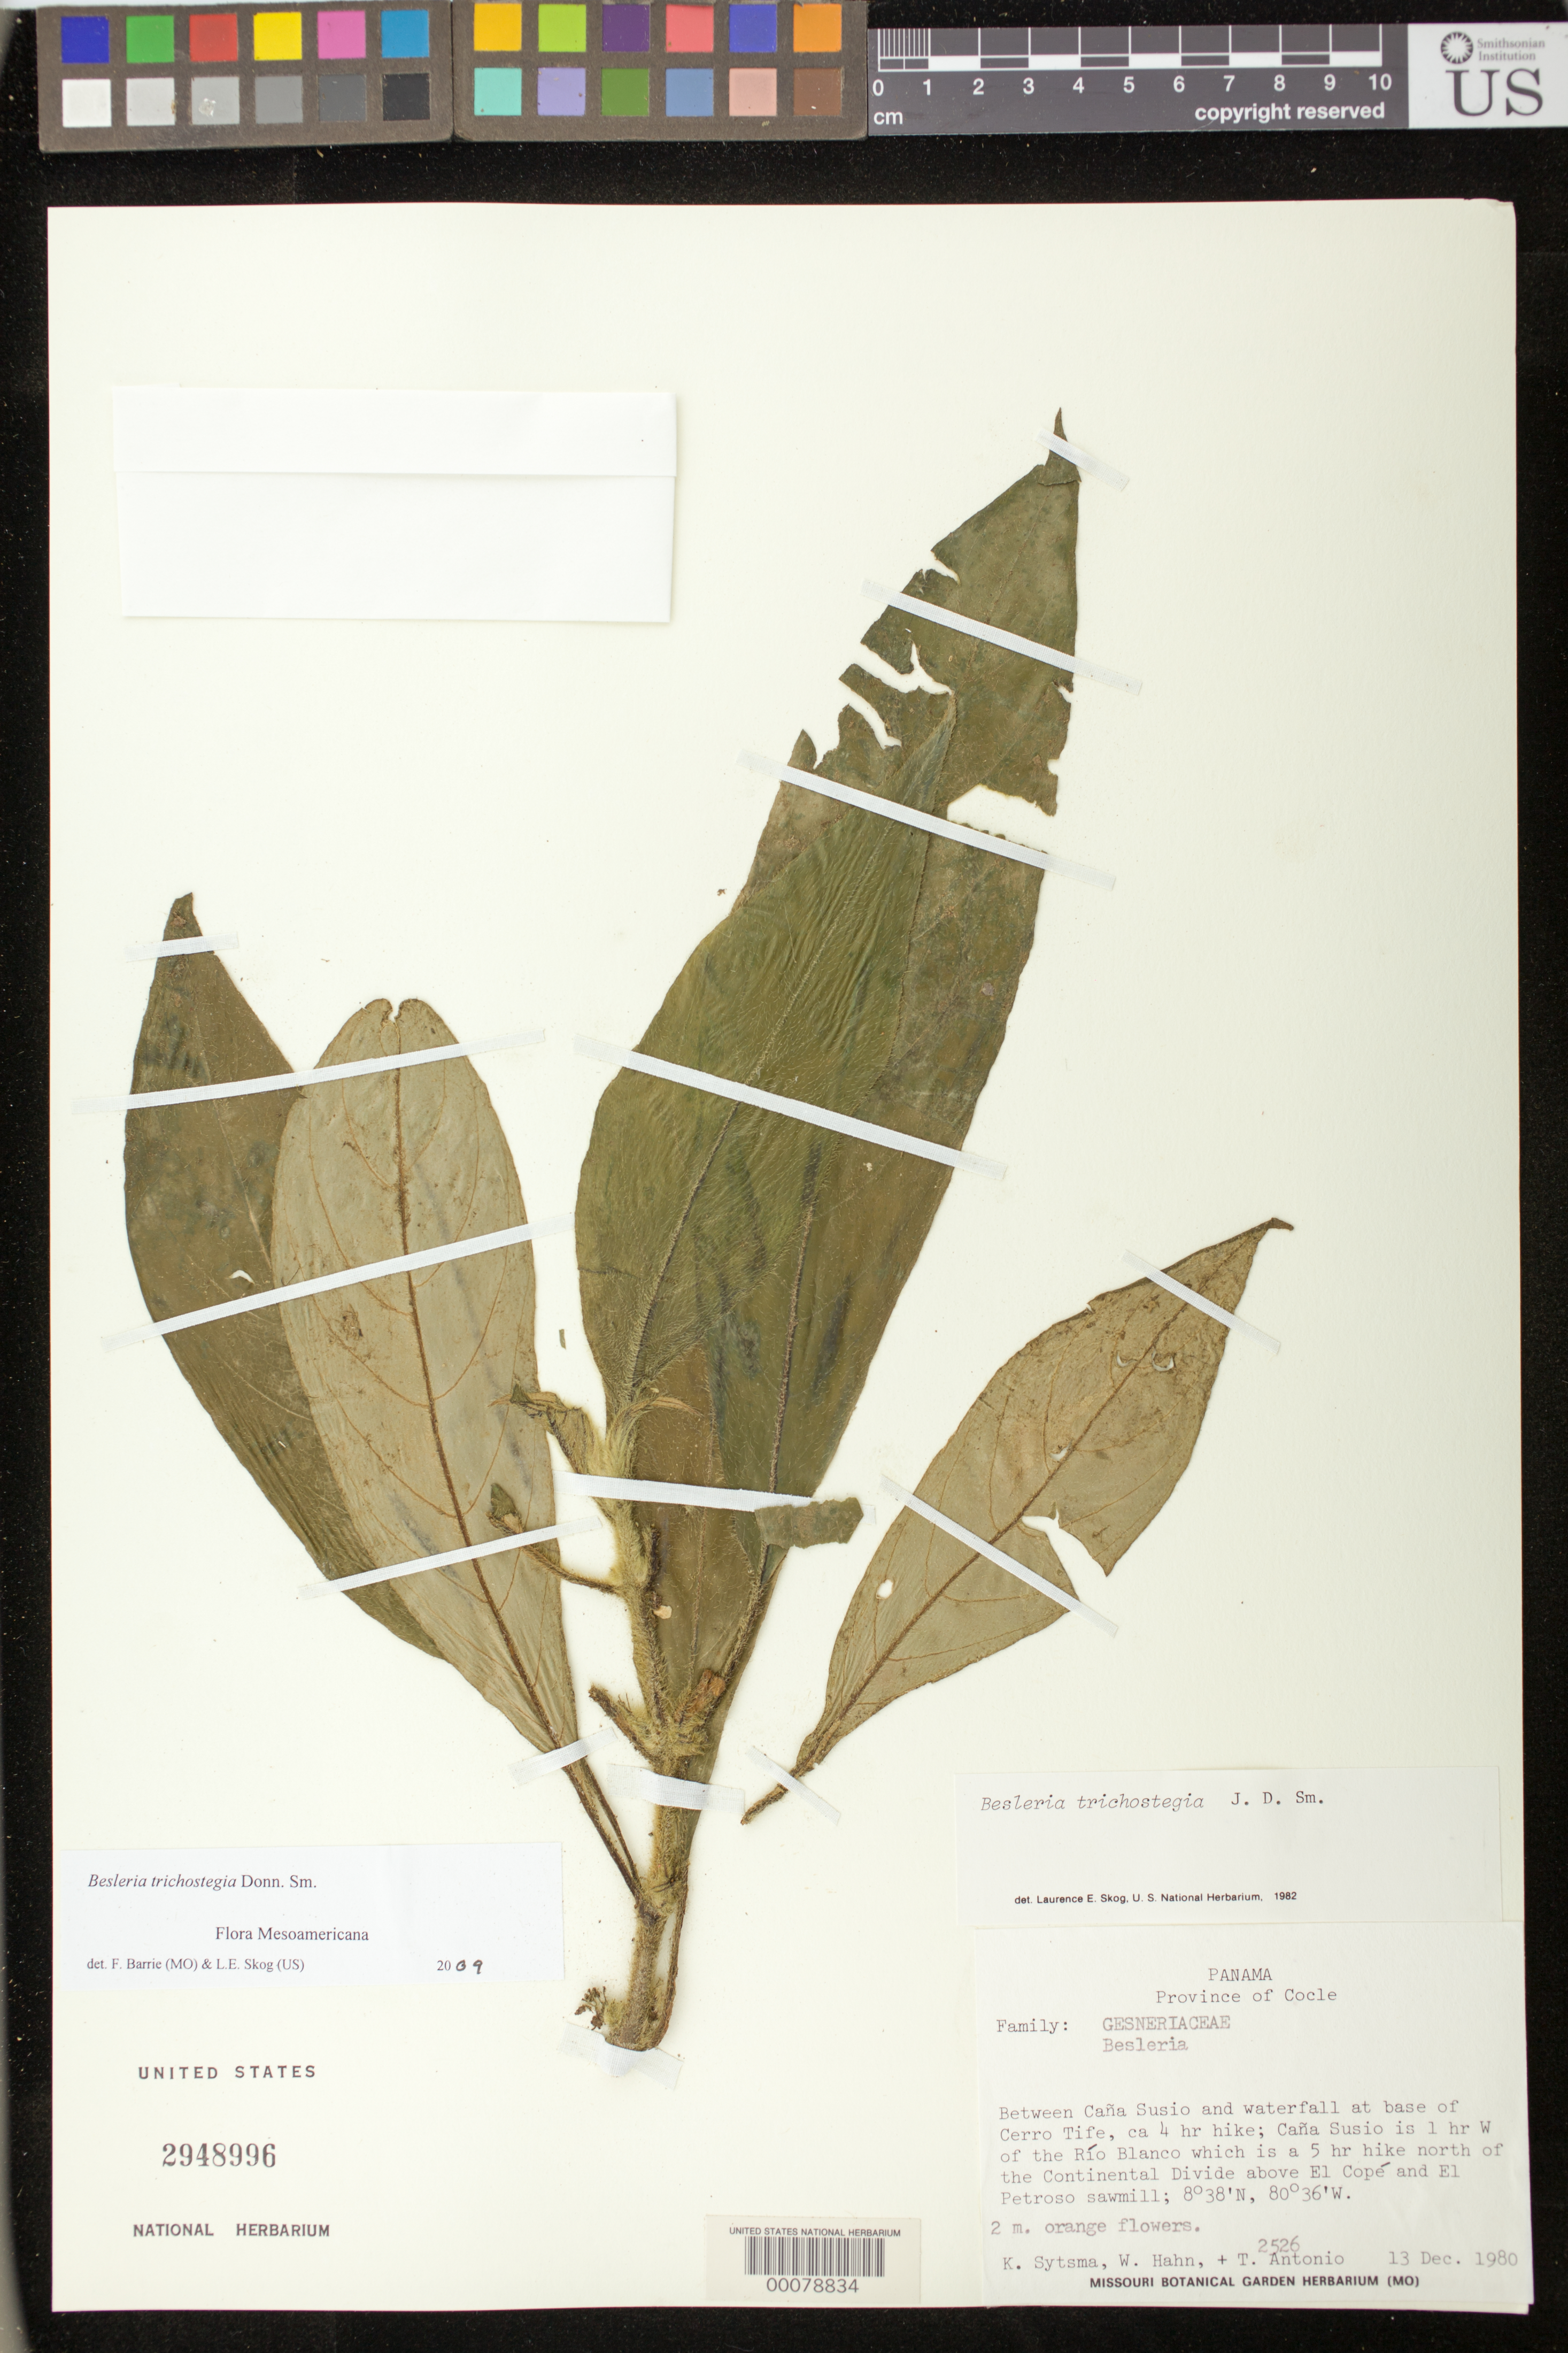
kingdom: Plantae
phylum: Tracheophyta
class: Magnoliopsida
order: Lamiales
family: Gesneriaceae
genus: Besleria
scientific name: Besleria trichostegia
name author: Donn. Sm.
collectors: K. J. Sytsma, W. Hahn & T. Antonio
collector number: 2526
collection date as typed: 13 Dec 1980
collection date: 1980-12-13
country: Panama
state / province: Coclé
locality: Between Cana Susio and waterfall at base of Cerro Tife, about 4 hr hike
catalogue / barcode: US 2948996